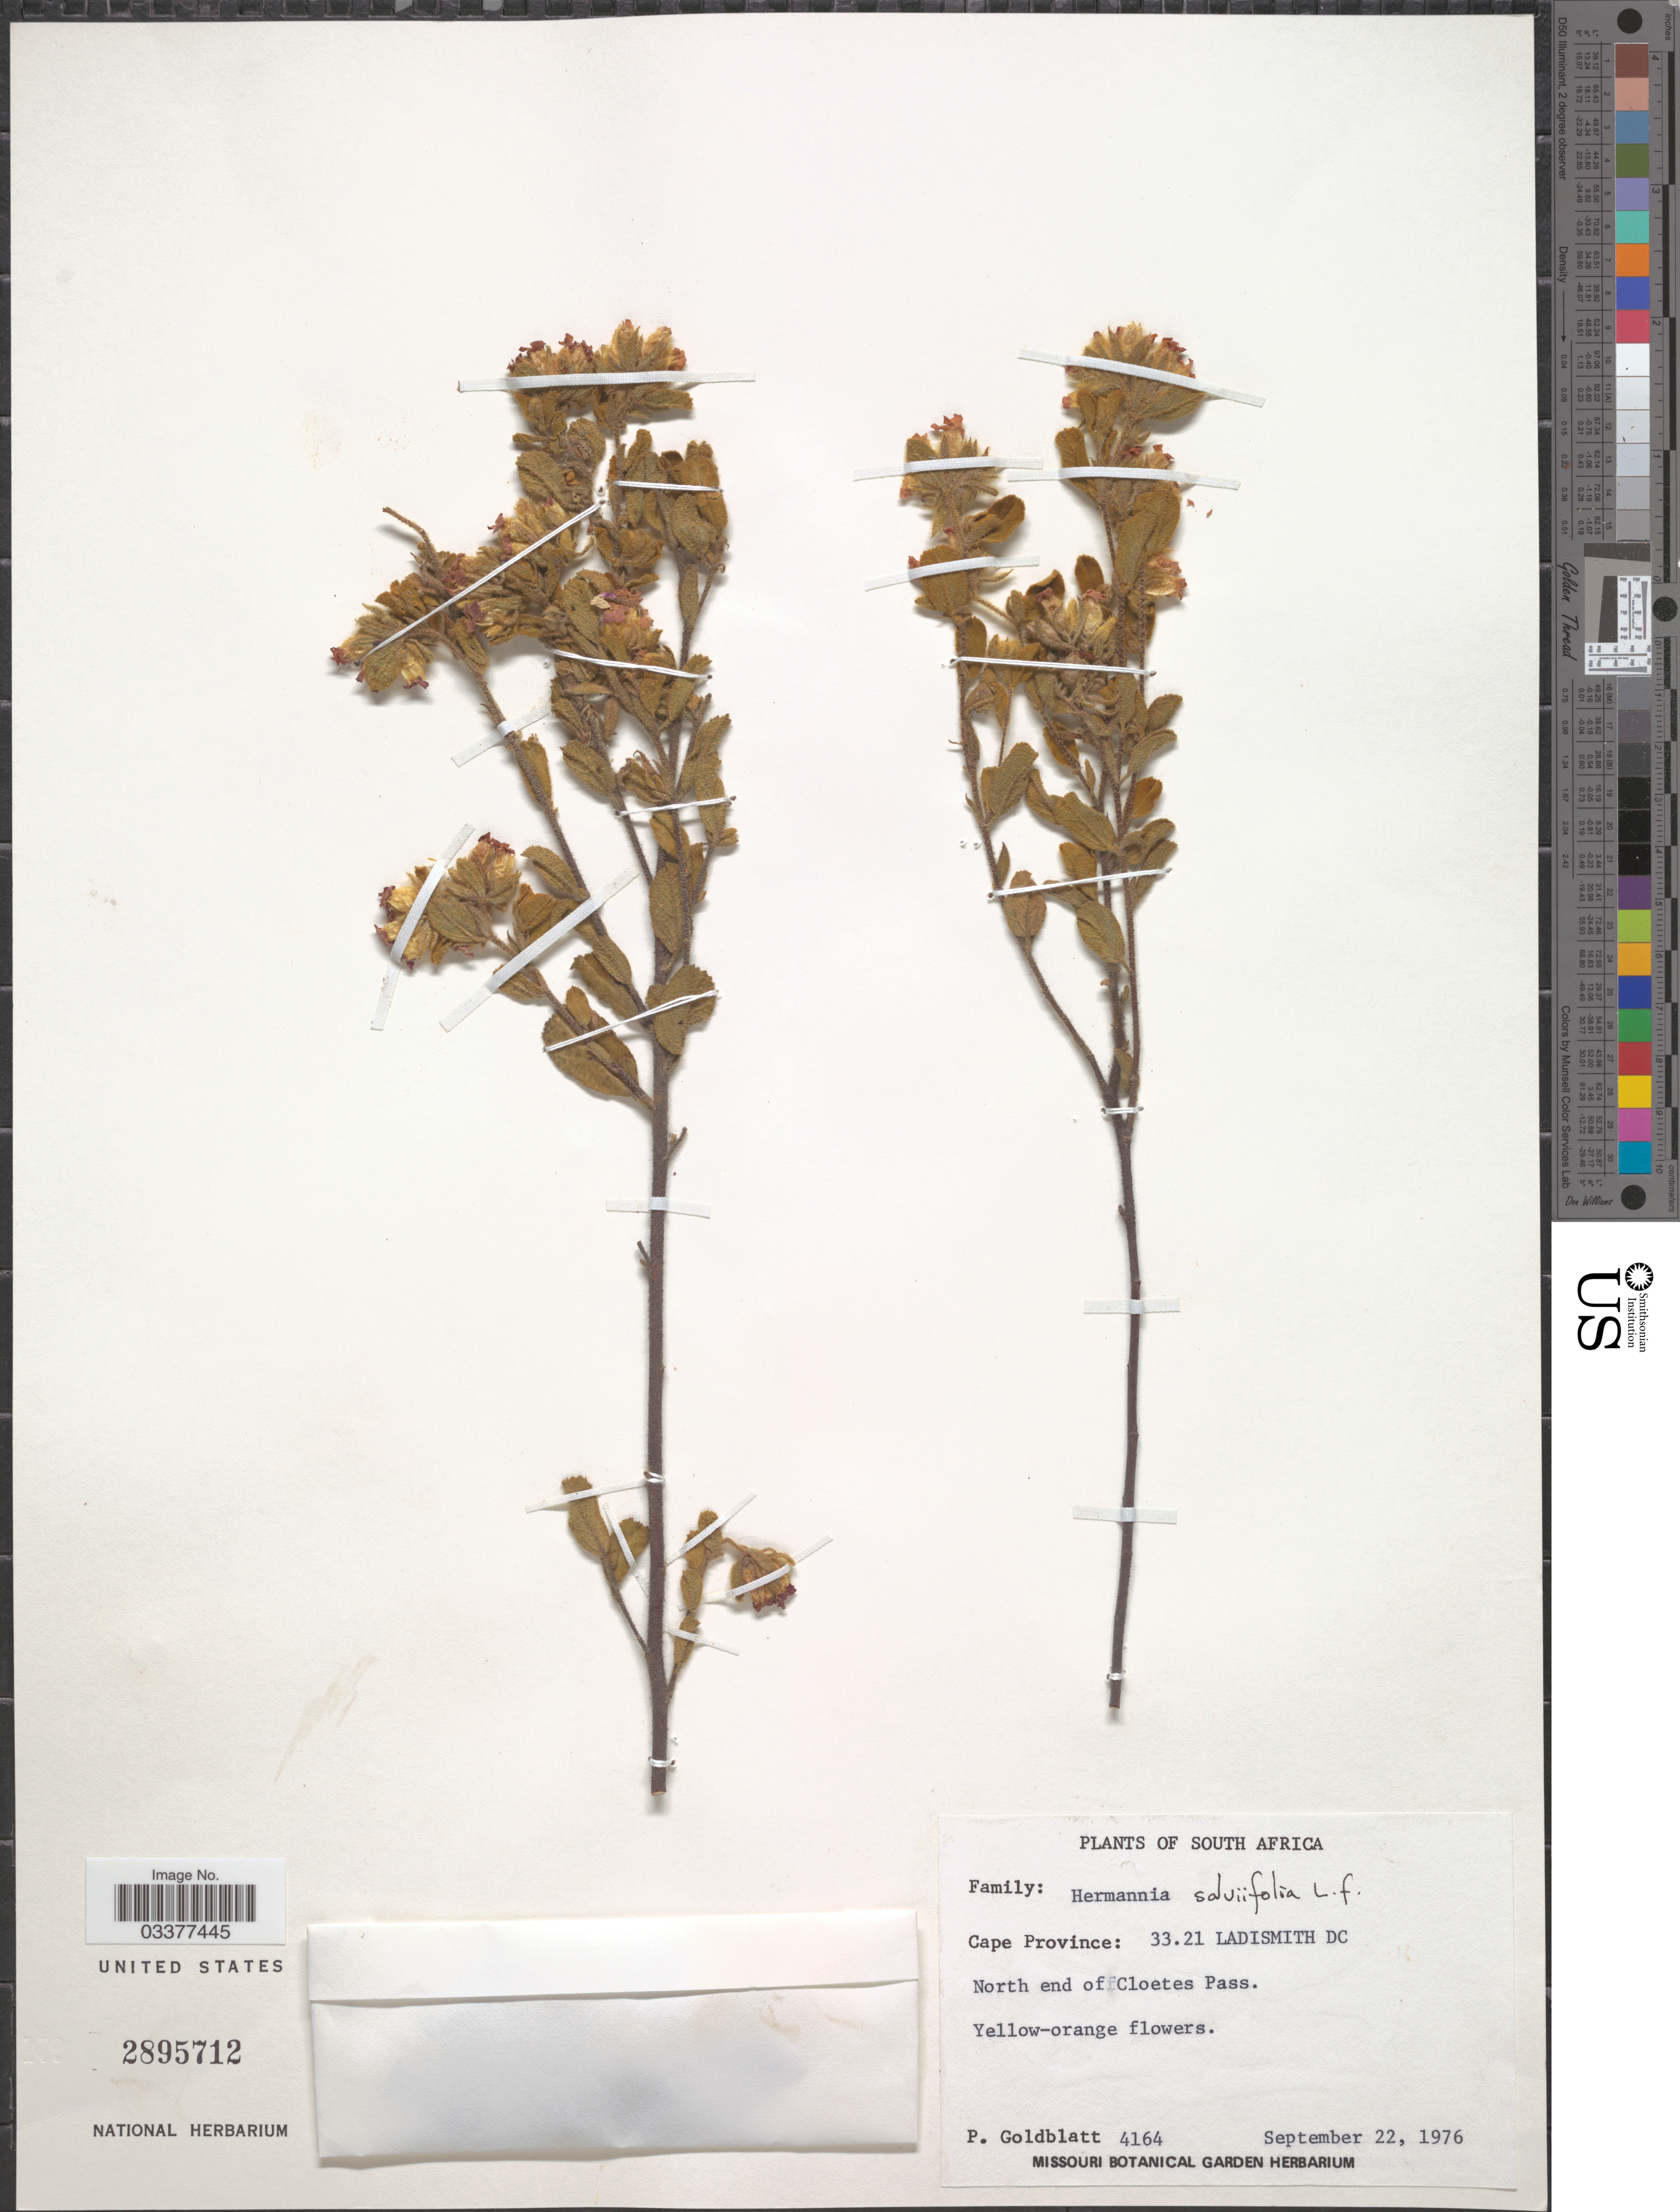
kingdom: Plantae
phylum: Tracheophyta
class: Magnoliopsida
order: Malvales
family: Malvaceae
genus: Hermannia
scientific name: Hermannia salviifolia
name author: L. f.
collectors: P. Goldblatt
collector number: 4164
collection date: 1976-09-22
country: South Africa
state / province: Western Cape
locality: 33.21 Ladismith DC. North end of Cloetes Pass.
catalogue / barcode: US 2895712